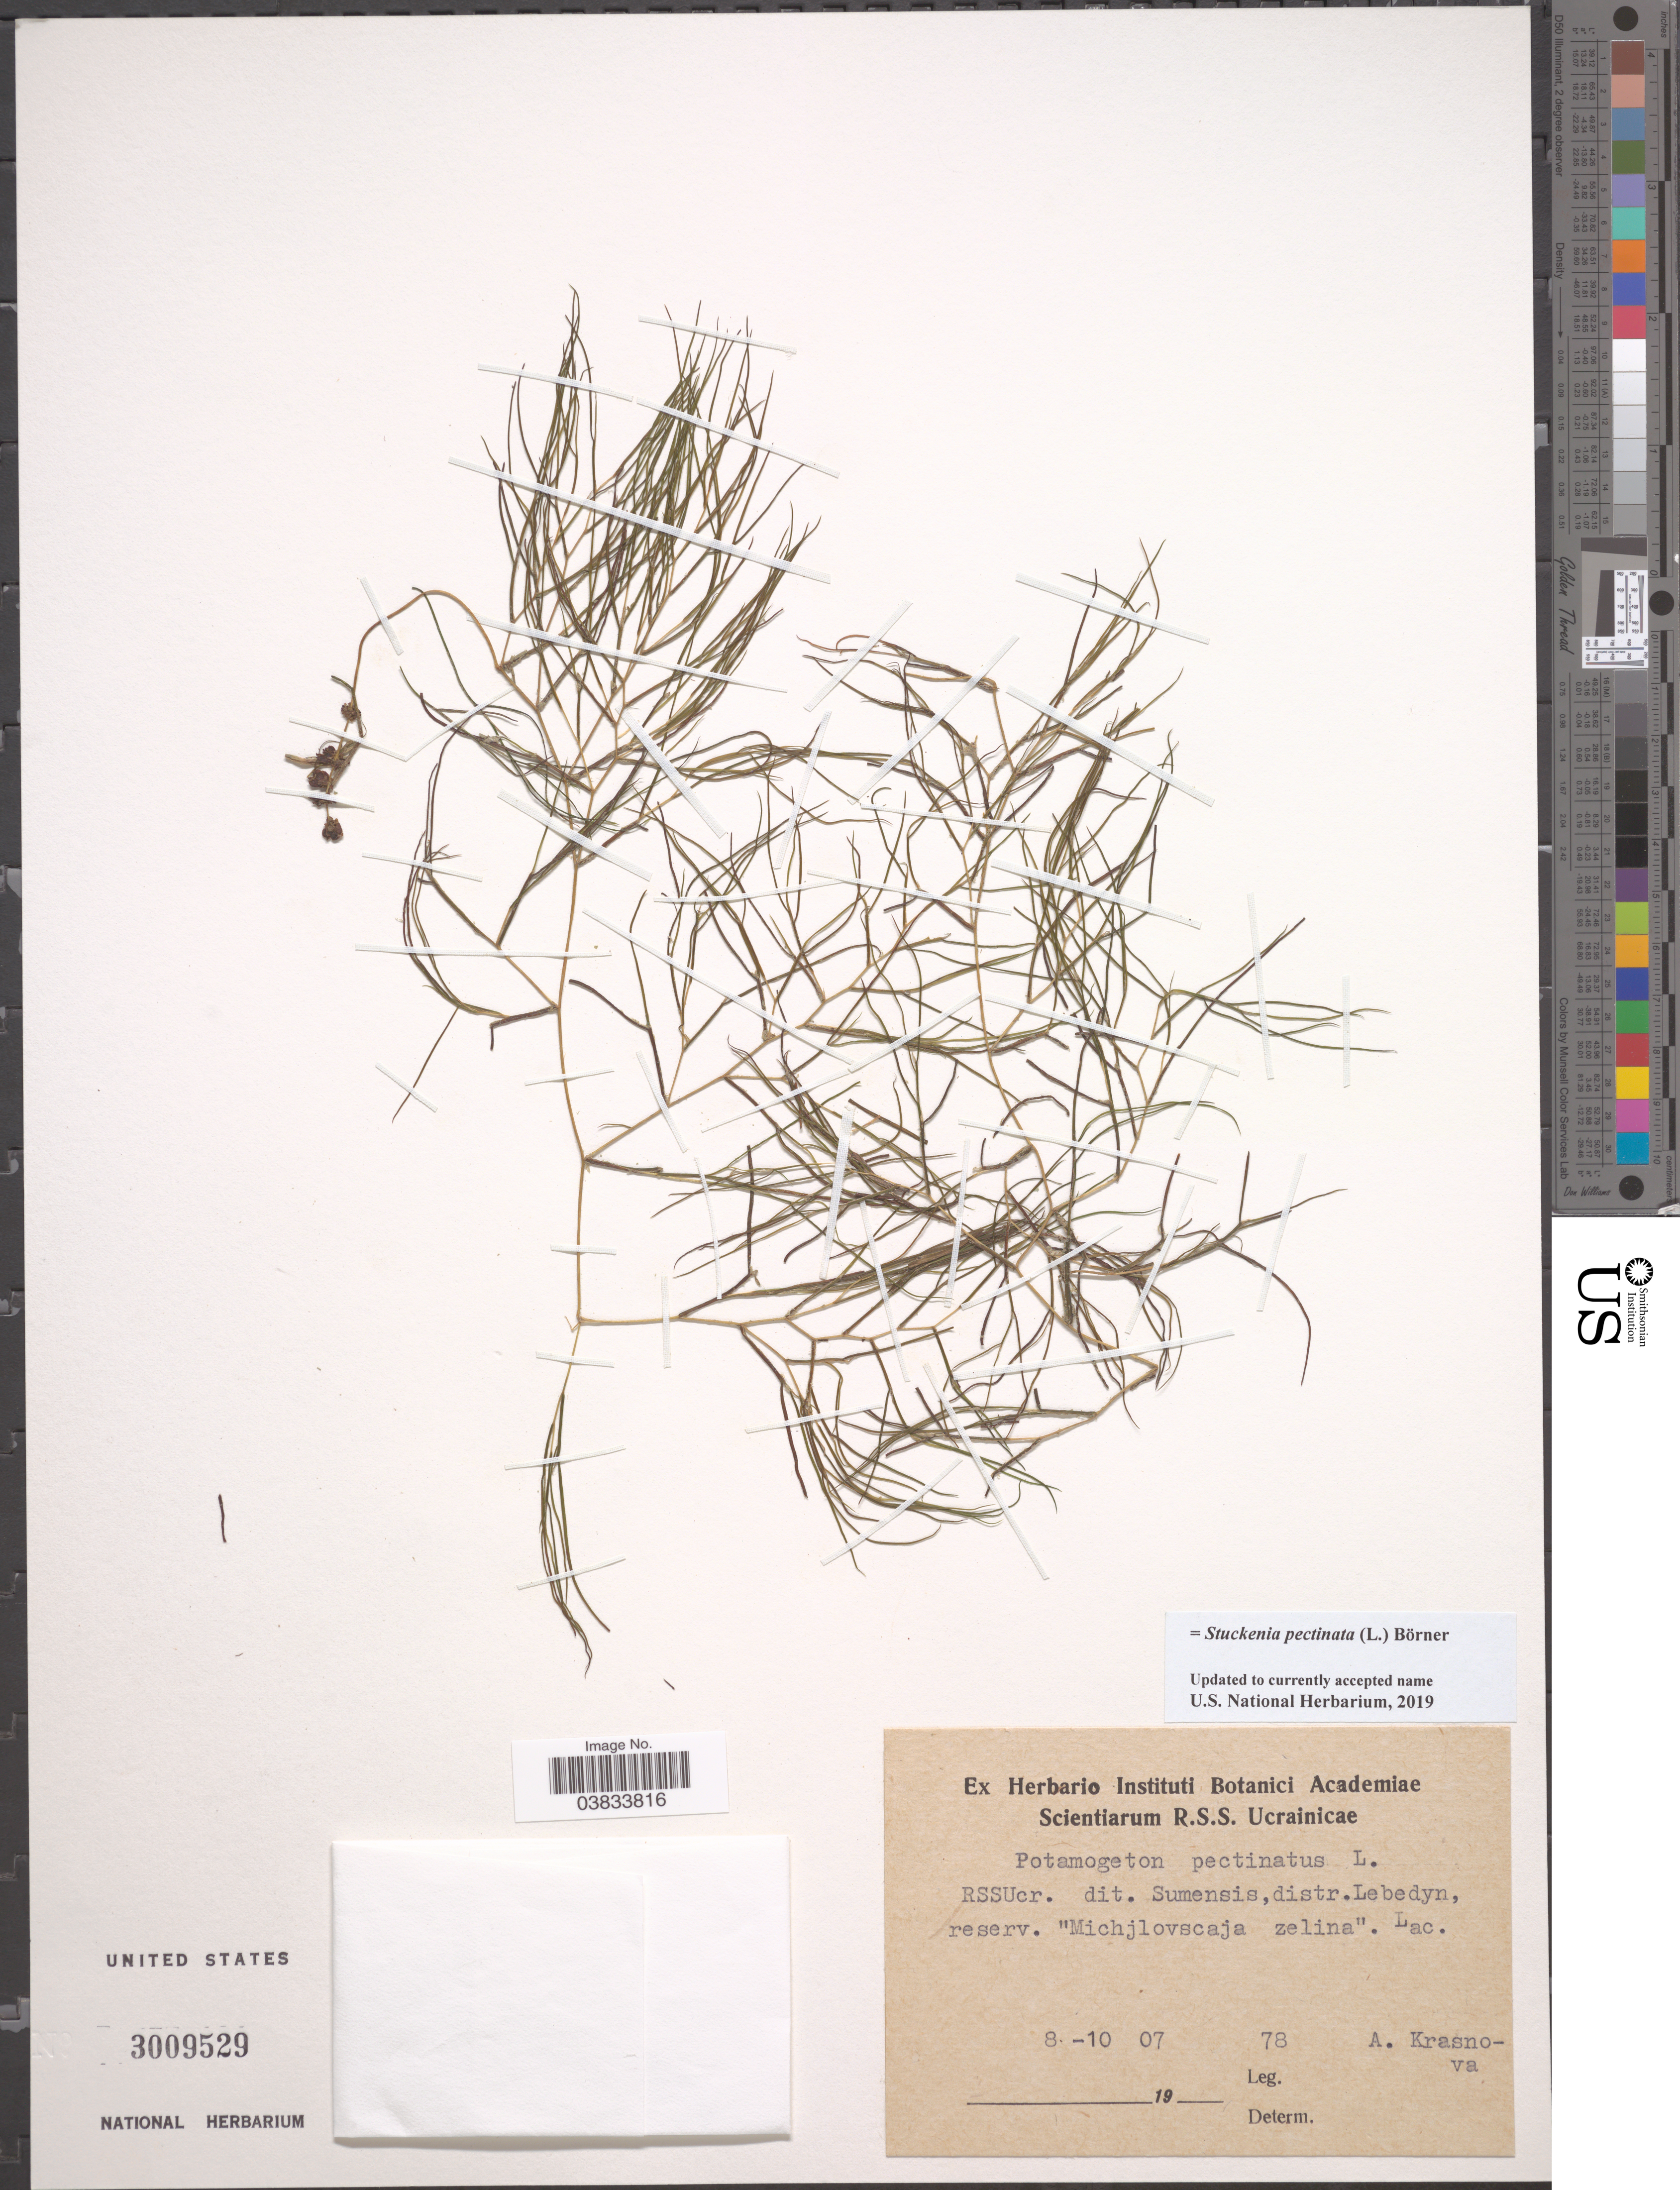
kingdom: Plantae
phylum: Tracheophyta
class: Liliopsida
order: Alismatales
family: Potamogetonaceae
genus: Stuckenia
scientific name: Stuckenia pectinata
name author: (L.) Börner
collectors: A. Krasnova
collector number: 78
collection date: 1907-10-08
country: Ukraine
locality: RSSUcr. dit Sumensis, distr. Lebedyn, reserv. "Michjlovscaja zelina". Lac.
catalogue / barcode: US 3009529